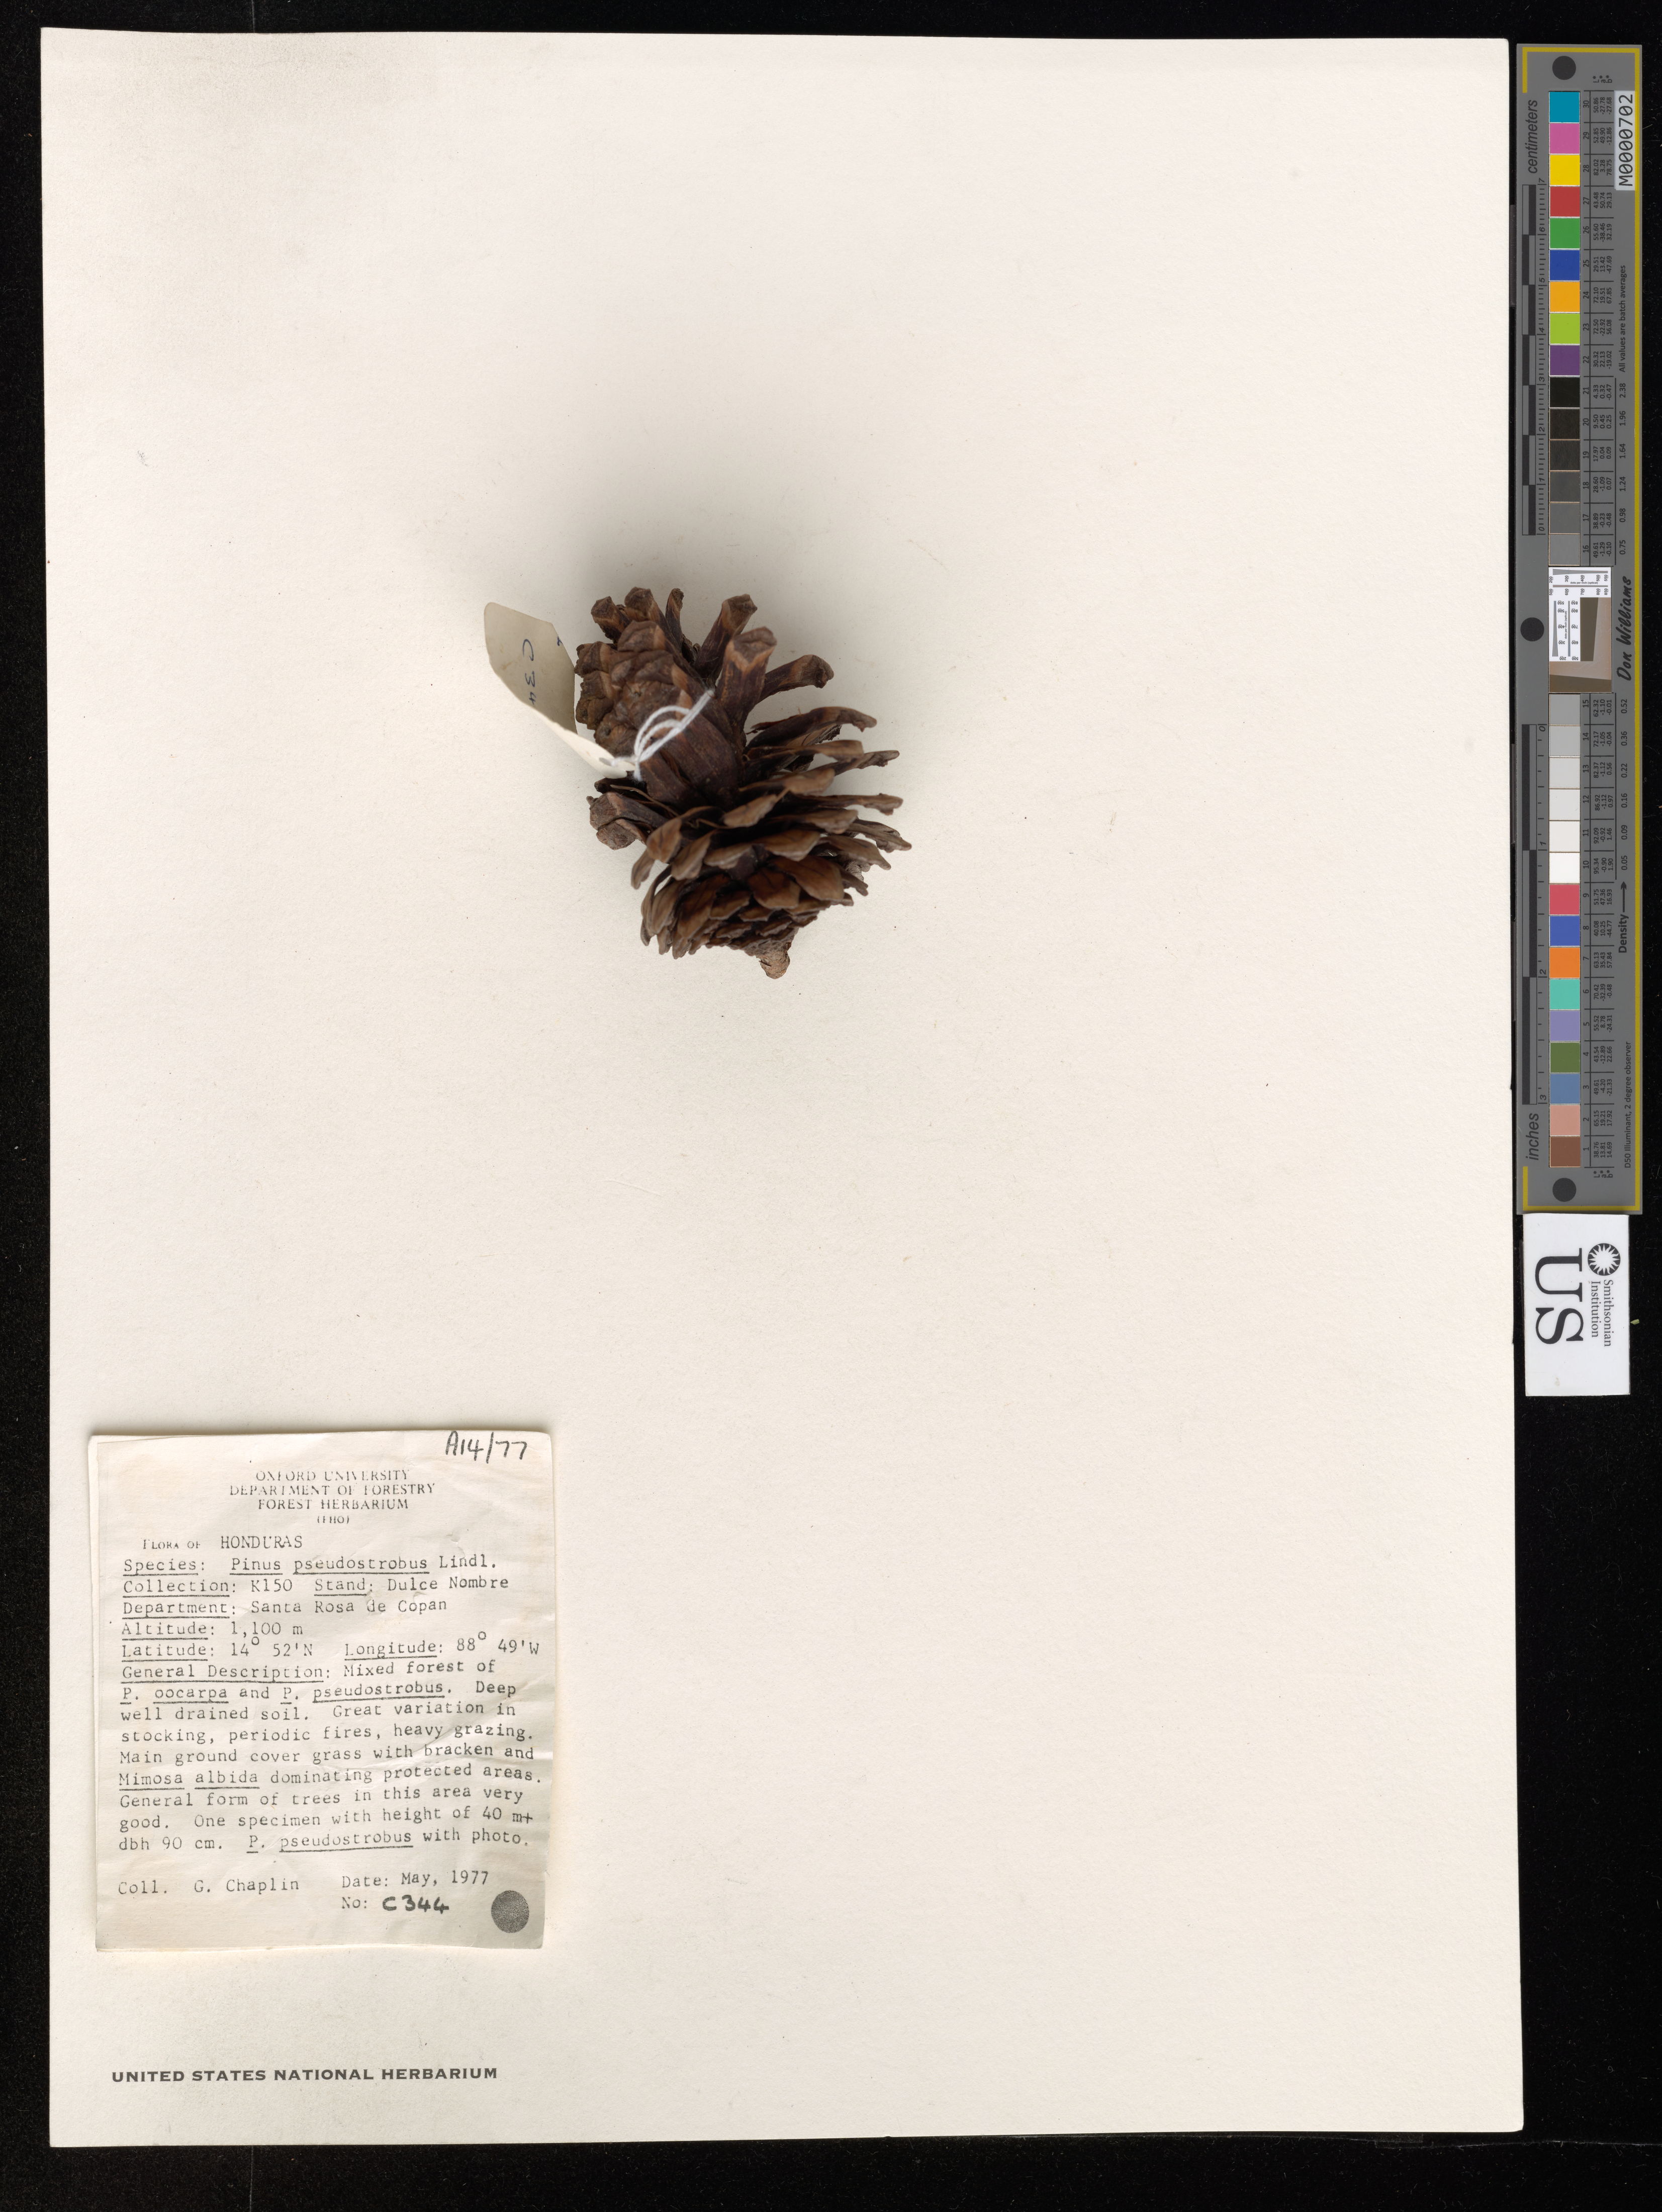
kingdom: Plantae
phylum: Tracheophyta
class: Pinopsida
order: Pinales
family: Pinaceae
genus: Pinus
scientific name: Pinus maximinoi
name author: H.E. Moore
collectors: Chaplin, G.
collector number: C344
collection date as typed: May 1977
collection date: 1977-05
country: Honduras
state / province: Copán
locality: Dulce Nombre. Department Santa Rosa de Copán.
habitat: Mixed forest of P. oocarpa and P. pseudostrobus. Deep well drained soil. Great variation in stocking, periodic fires, heavy grazing. Main ground cover grass w/bracken and Mimosa albida dominating protected areas.